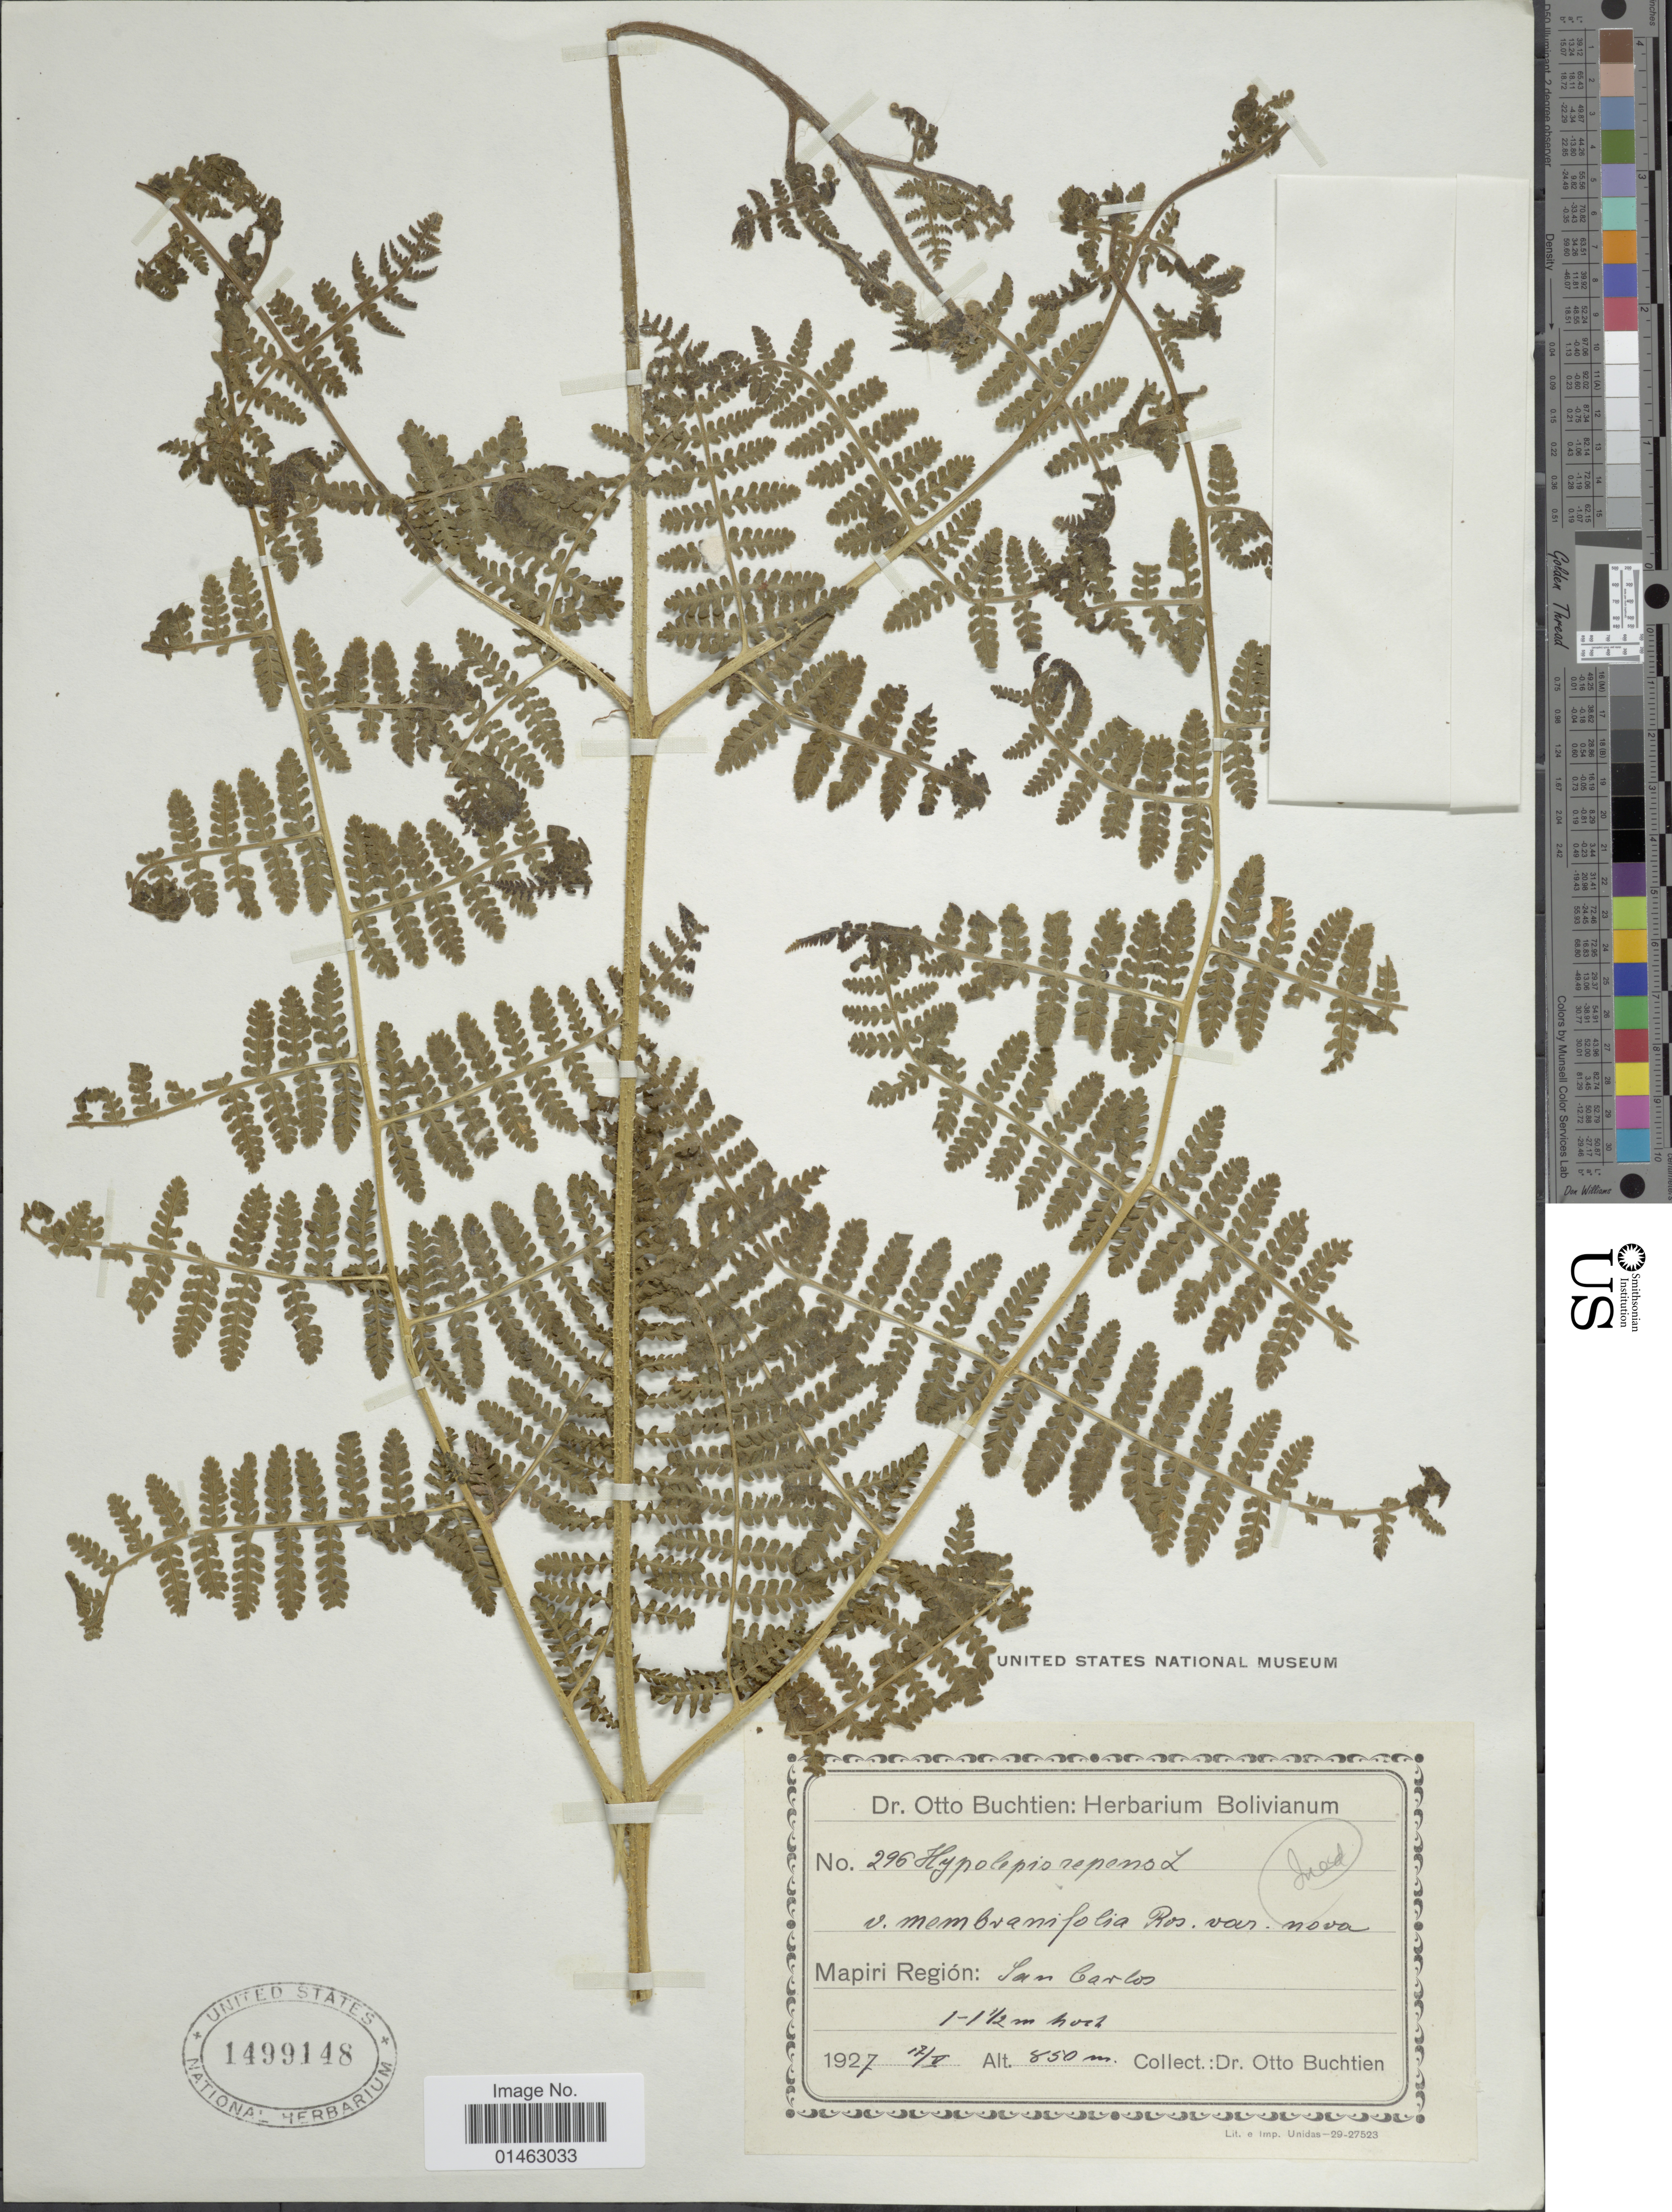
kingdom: Plantae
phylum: Tracheophyta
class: Polypodiopsida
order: Polypodiales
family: Dennstaedtiaceae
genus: Hypolepis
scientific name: Hypolepis repens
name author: (L.) C. Presl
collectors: O. Buchtien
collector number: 296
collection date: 1927-05-17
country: Bolivia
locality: Mapiri Region: San Carlos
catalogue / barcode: US 1499148